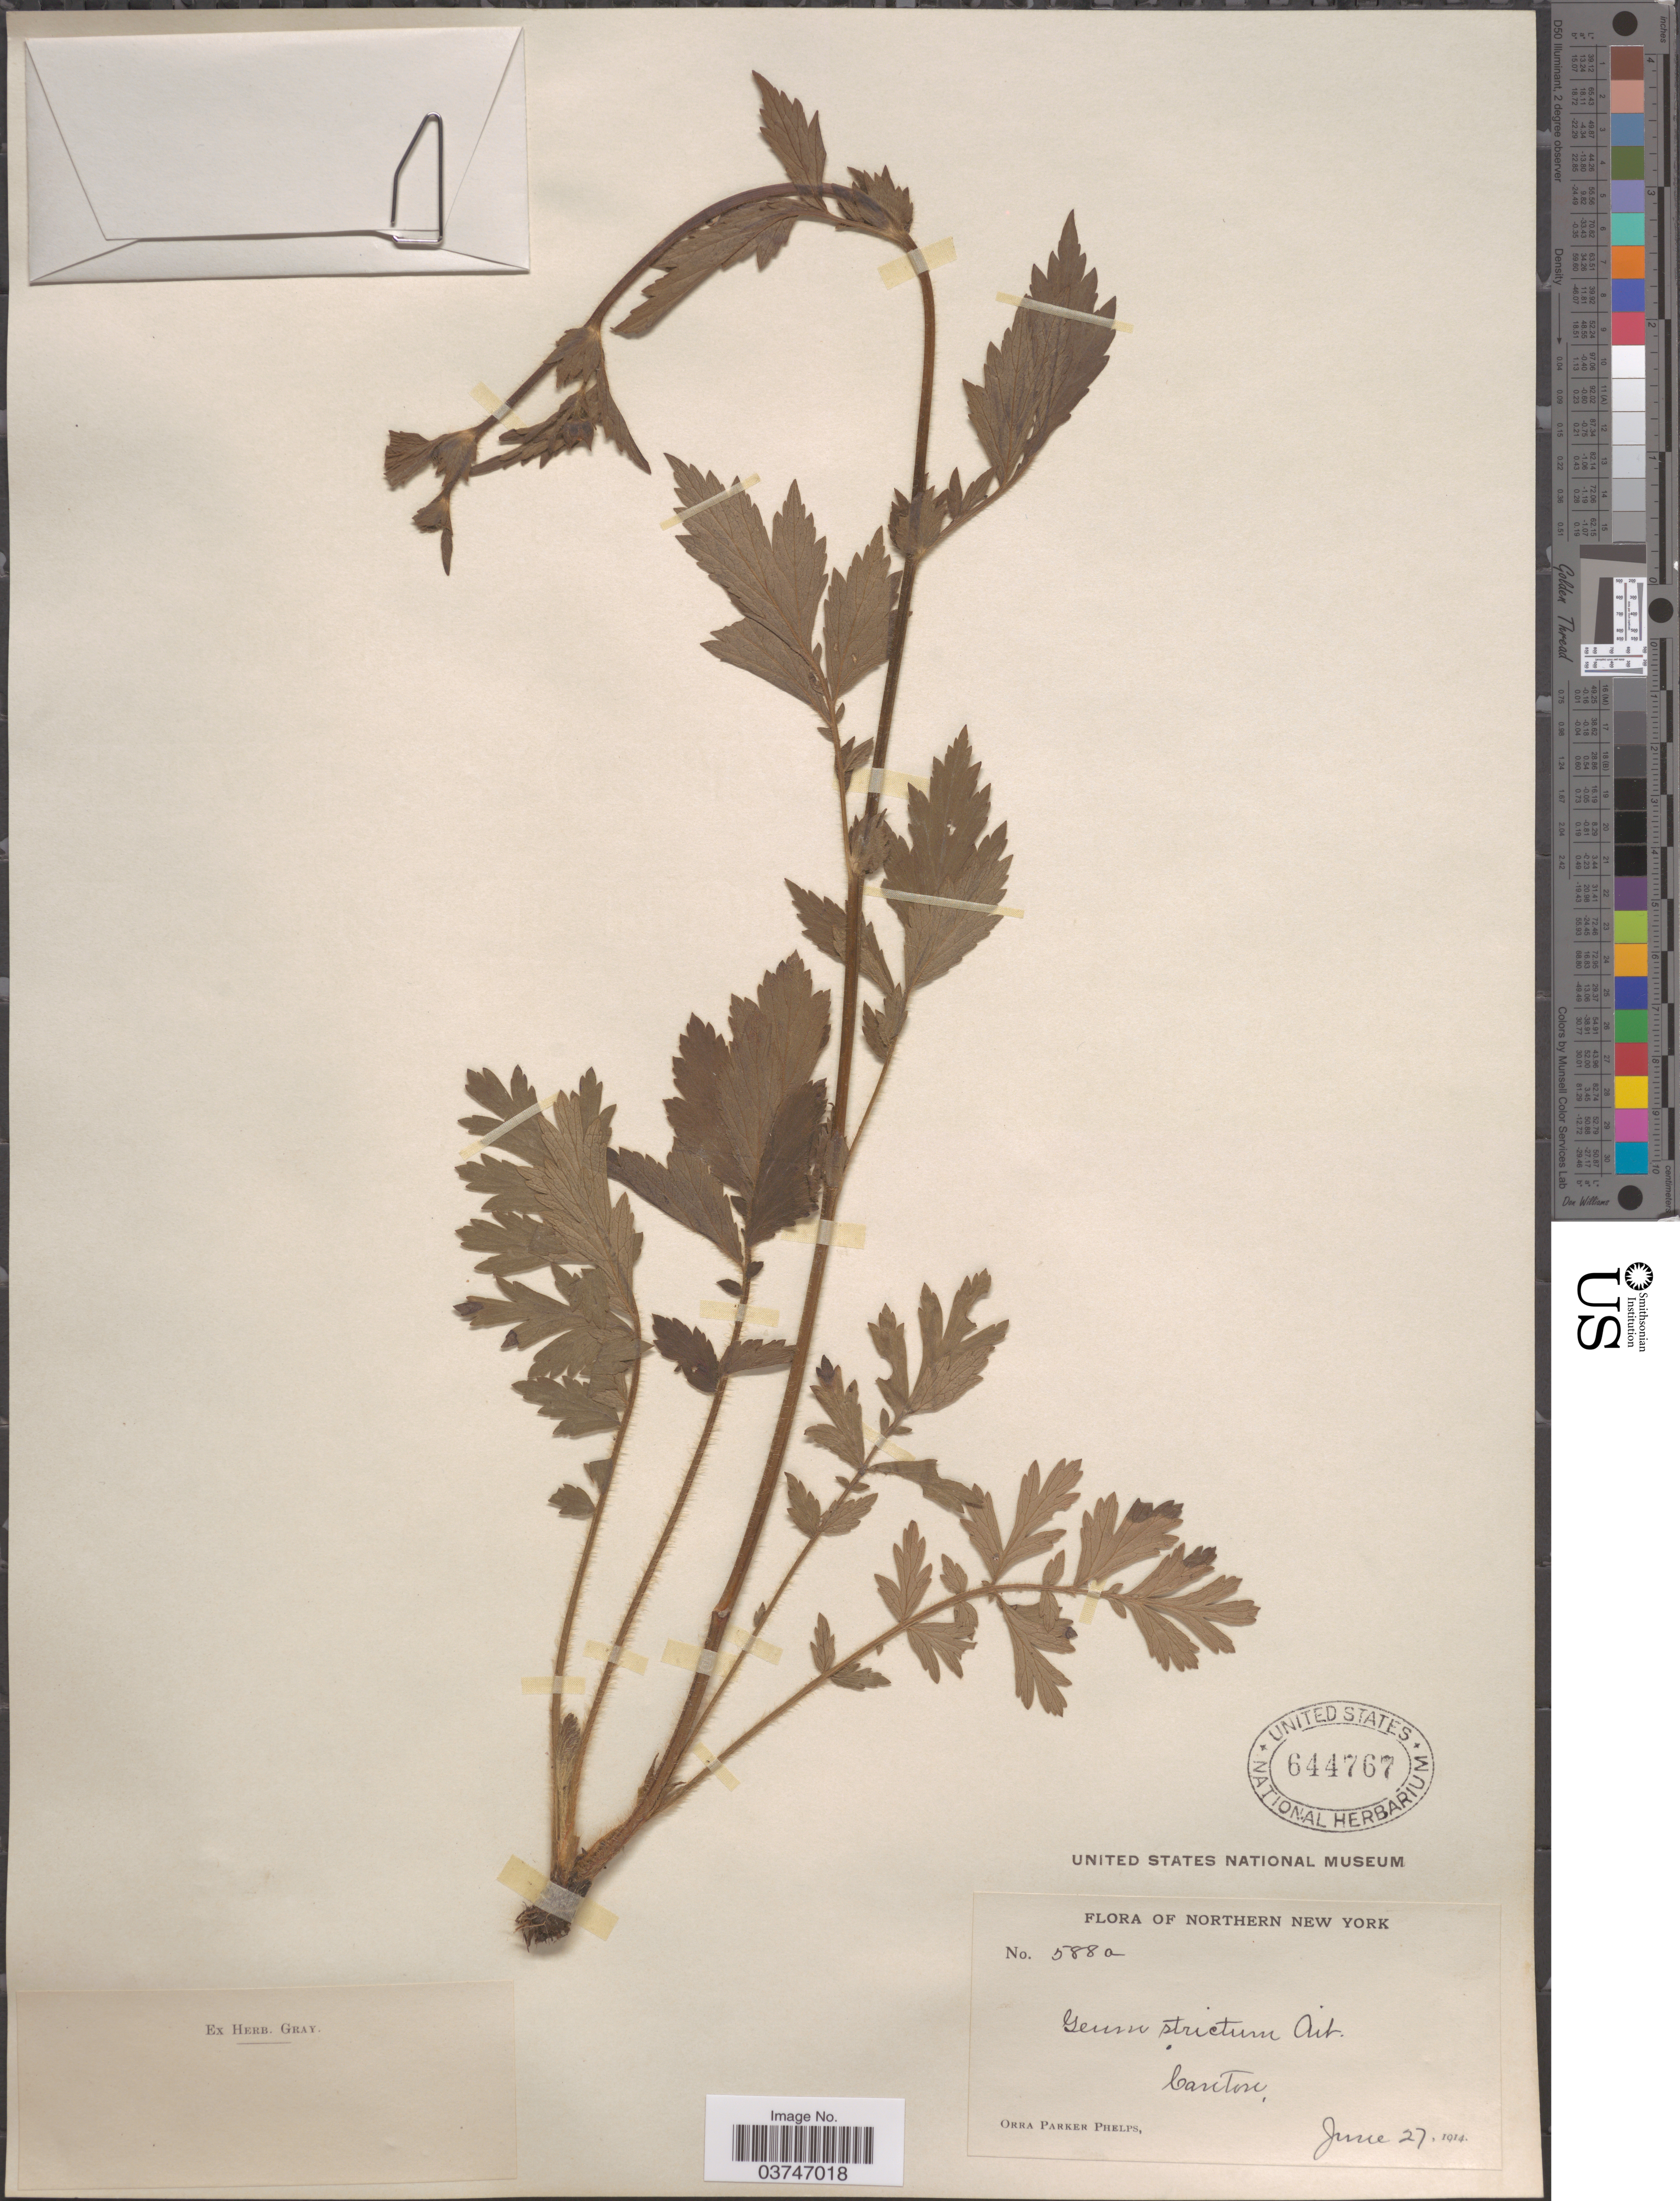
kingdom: Plantae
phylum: Tracheophyta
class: Magnoliopsida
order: Rosales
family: Rosaceae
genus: Geum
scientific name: Geum aleppicum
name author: Jacq.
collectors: O. P. Phelps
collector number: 588a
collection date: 1914-06-27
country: United States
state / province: New York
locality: Northern New York. Canton.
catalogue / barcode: US 644767